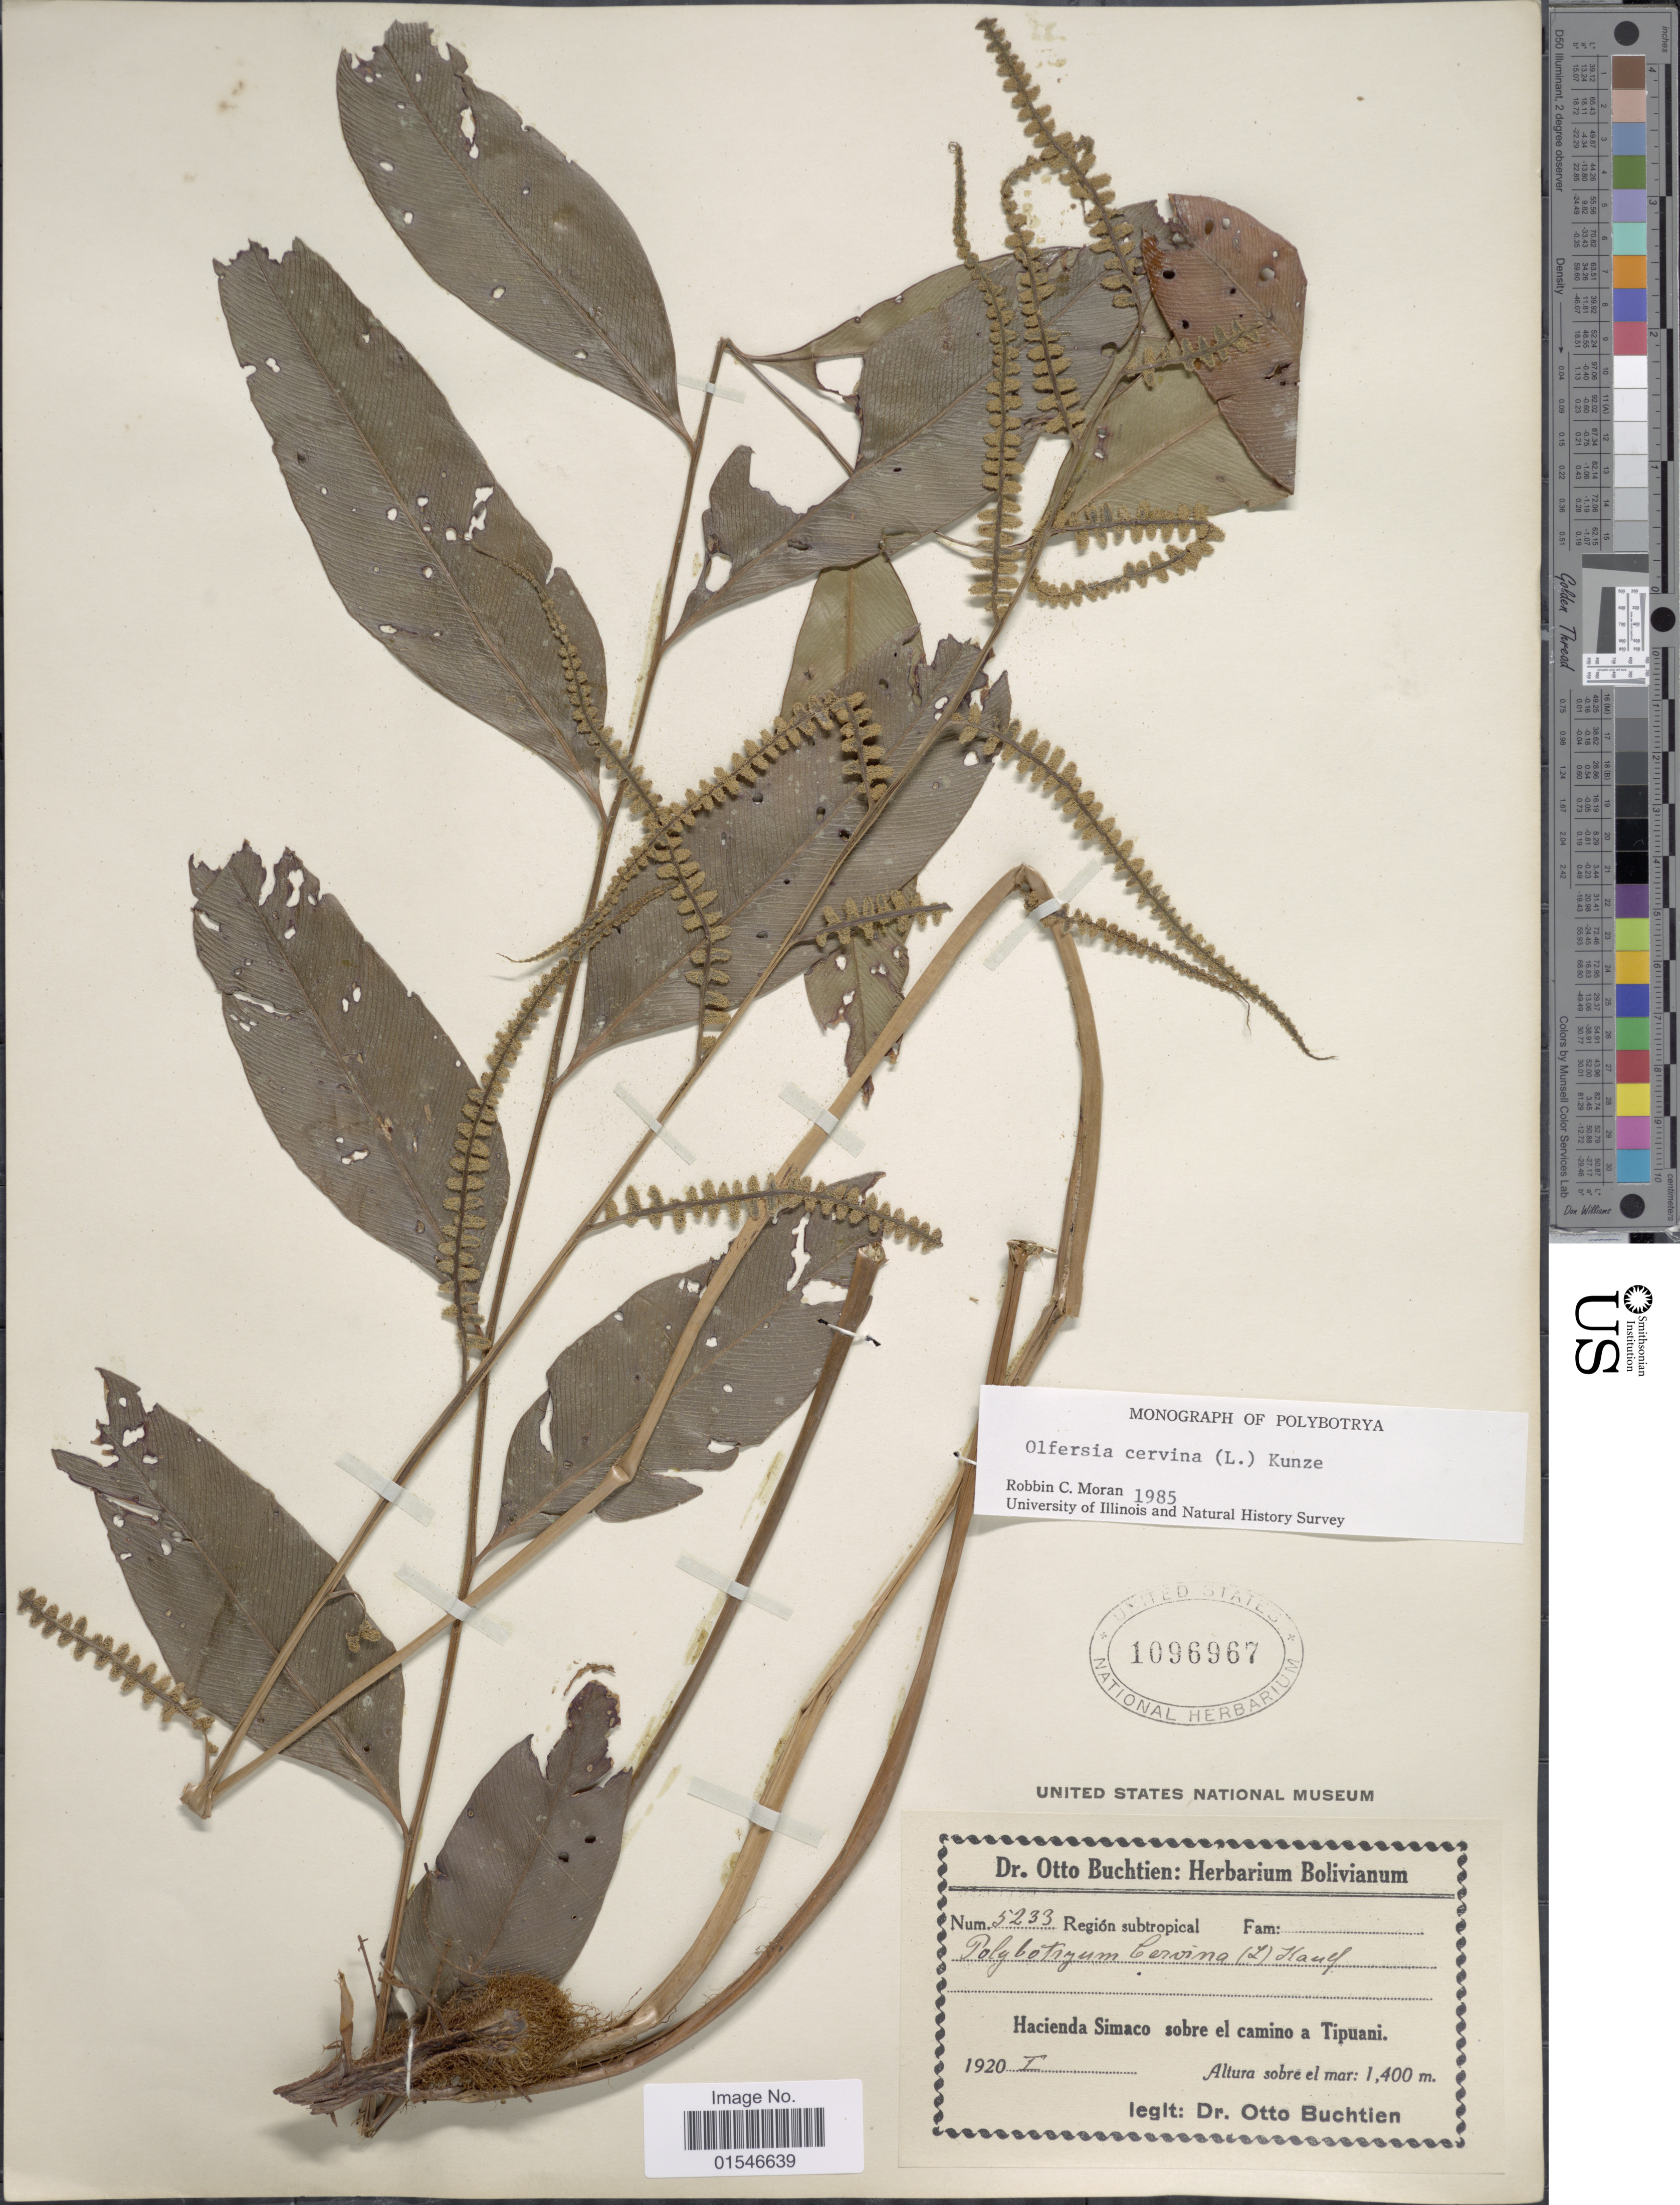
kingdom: Plantae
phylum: Tracheophyta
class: Polypodiopsida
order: Polypodiales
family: Dryopteridaceae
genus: Olfersia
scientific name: Olfersia cervina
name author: (L.) Kunze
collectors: O. Buchtien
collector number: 5233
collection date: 1920-01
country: Bolivia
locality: Hacienda Simaco sobre el camino a Tipuani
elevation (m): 1400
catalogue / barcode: US 1096967